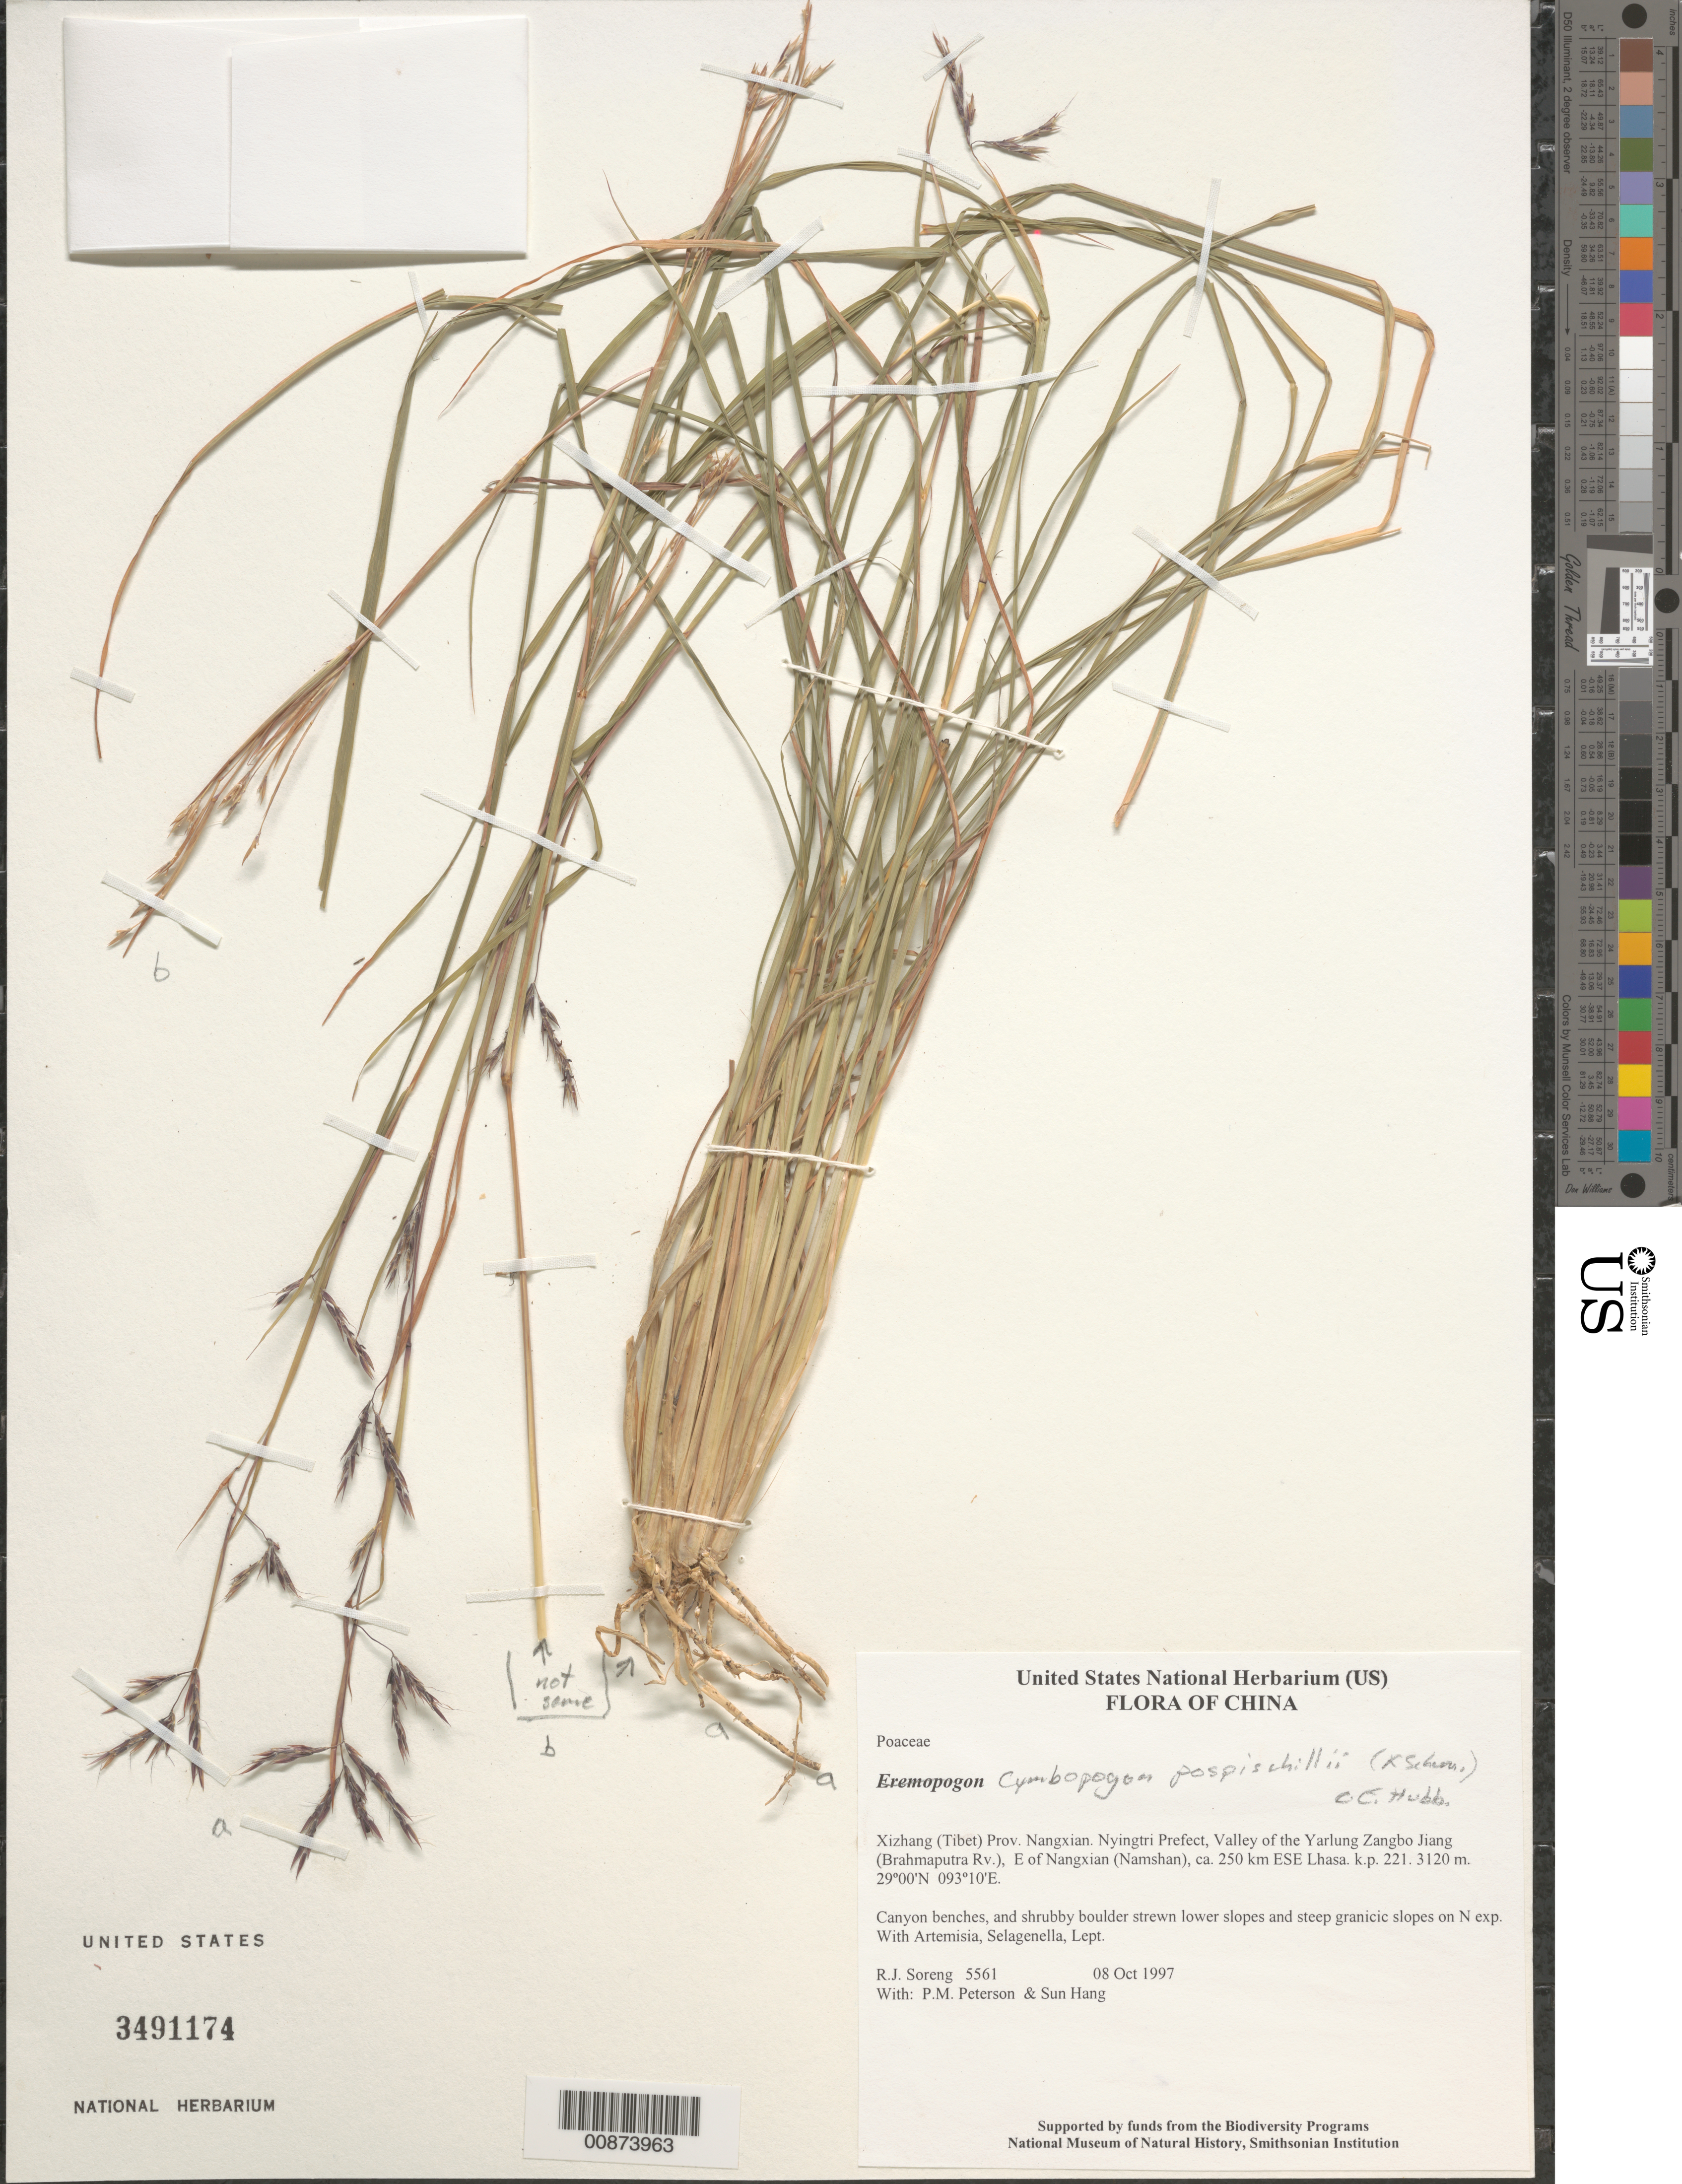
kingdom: Plantae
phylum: Tracheophyta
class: Liliopsida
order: Poales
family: Poaceae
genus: Cymbopogon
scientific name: Cymbopogon pospischillii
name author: (K. Schum.) C.E. Hubb.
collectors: R. J. Soreng, P. M. Peterson & Sun Hang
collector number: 5561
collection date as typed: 08 Oct 1997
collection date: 1997-10-08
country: China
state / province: Xizang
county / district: Nangxian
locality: Nyingtri Prefect, Valley of the Yarlung Zangbo Jiang (Brahmaputra Rv.), E of Nangxian (Namshan), ca. 250 km ESE Lhasa. k.p. 221.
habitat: Canyon benches, and shruby boulder strewn lower slopes and steep granicic slopes on N exp. With Artemisia, Selagenella, Lept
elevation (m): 3120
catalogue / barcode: US 3491174